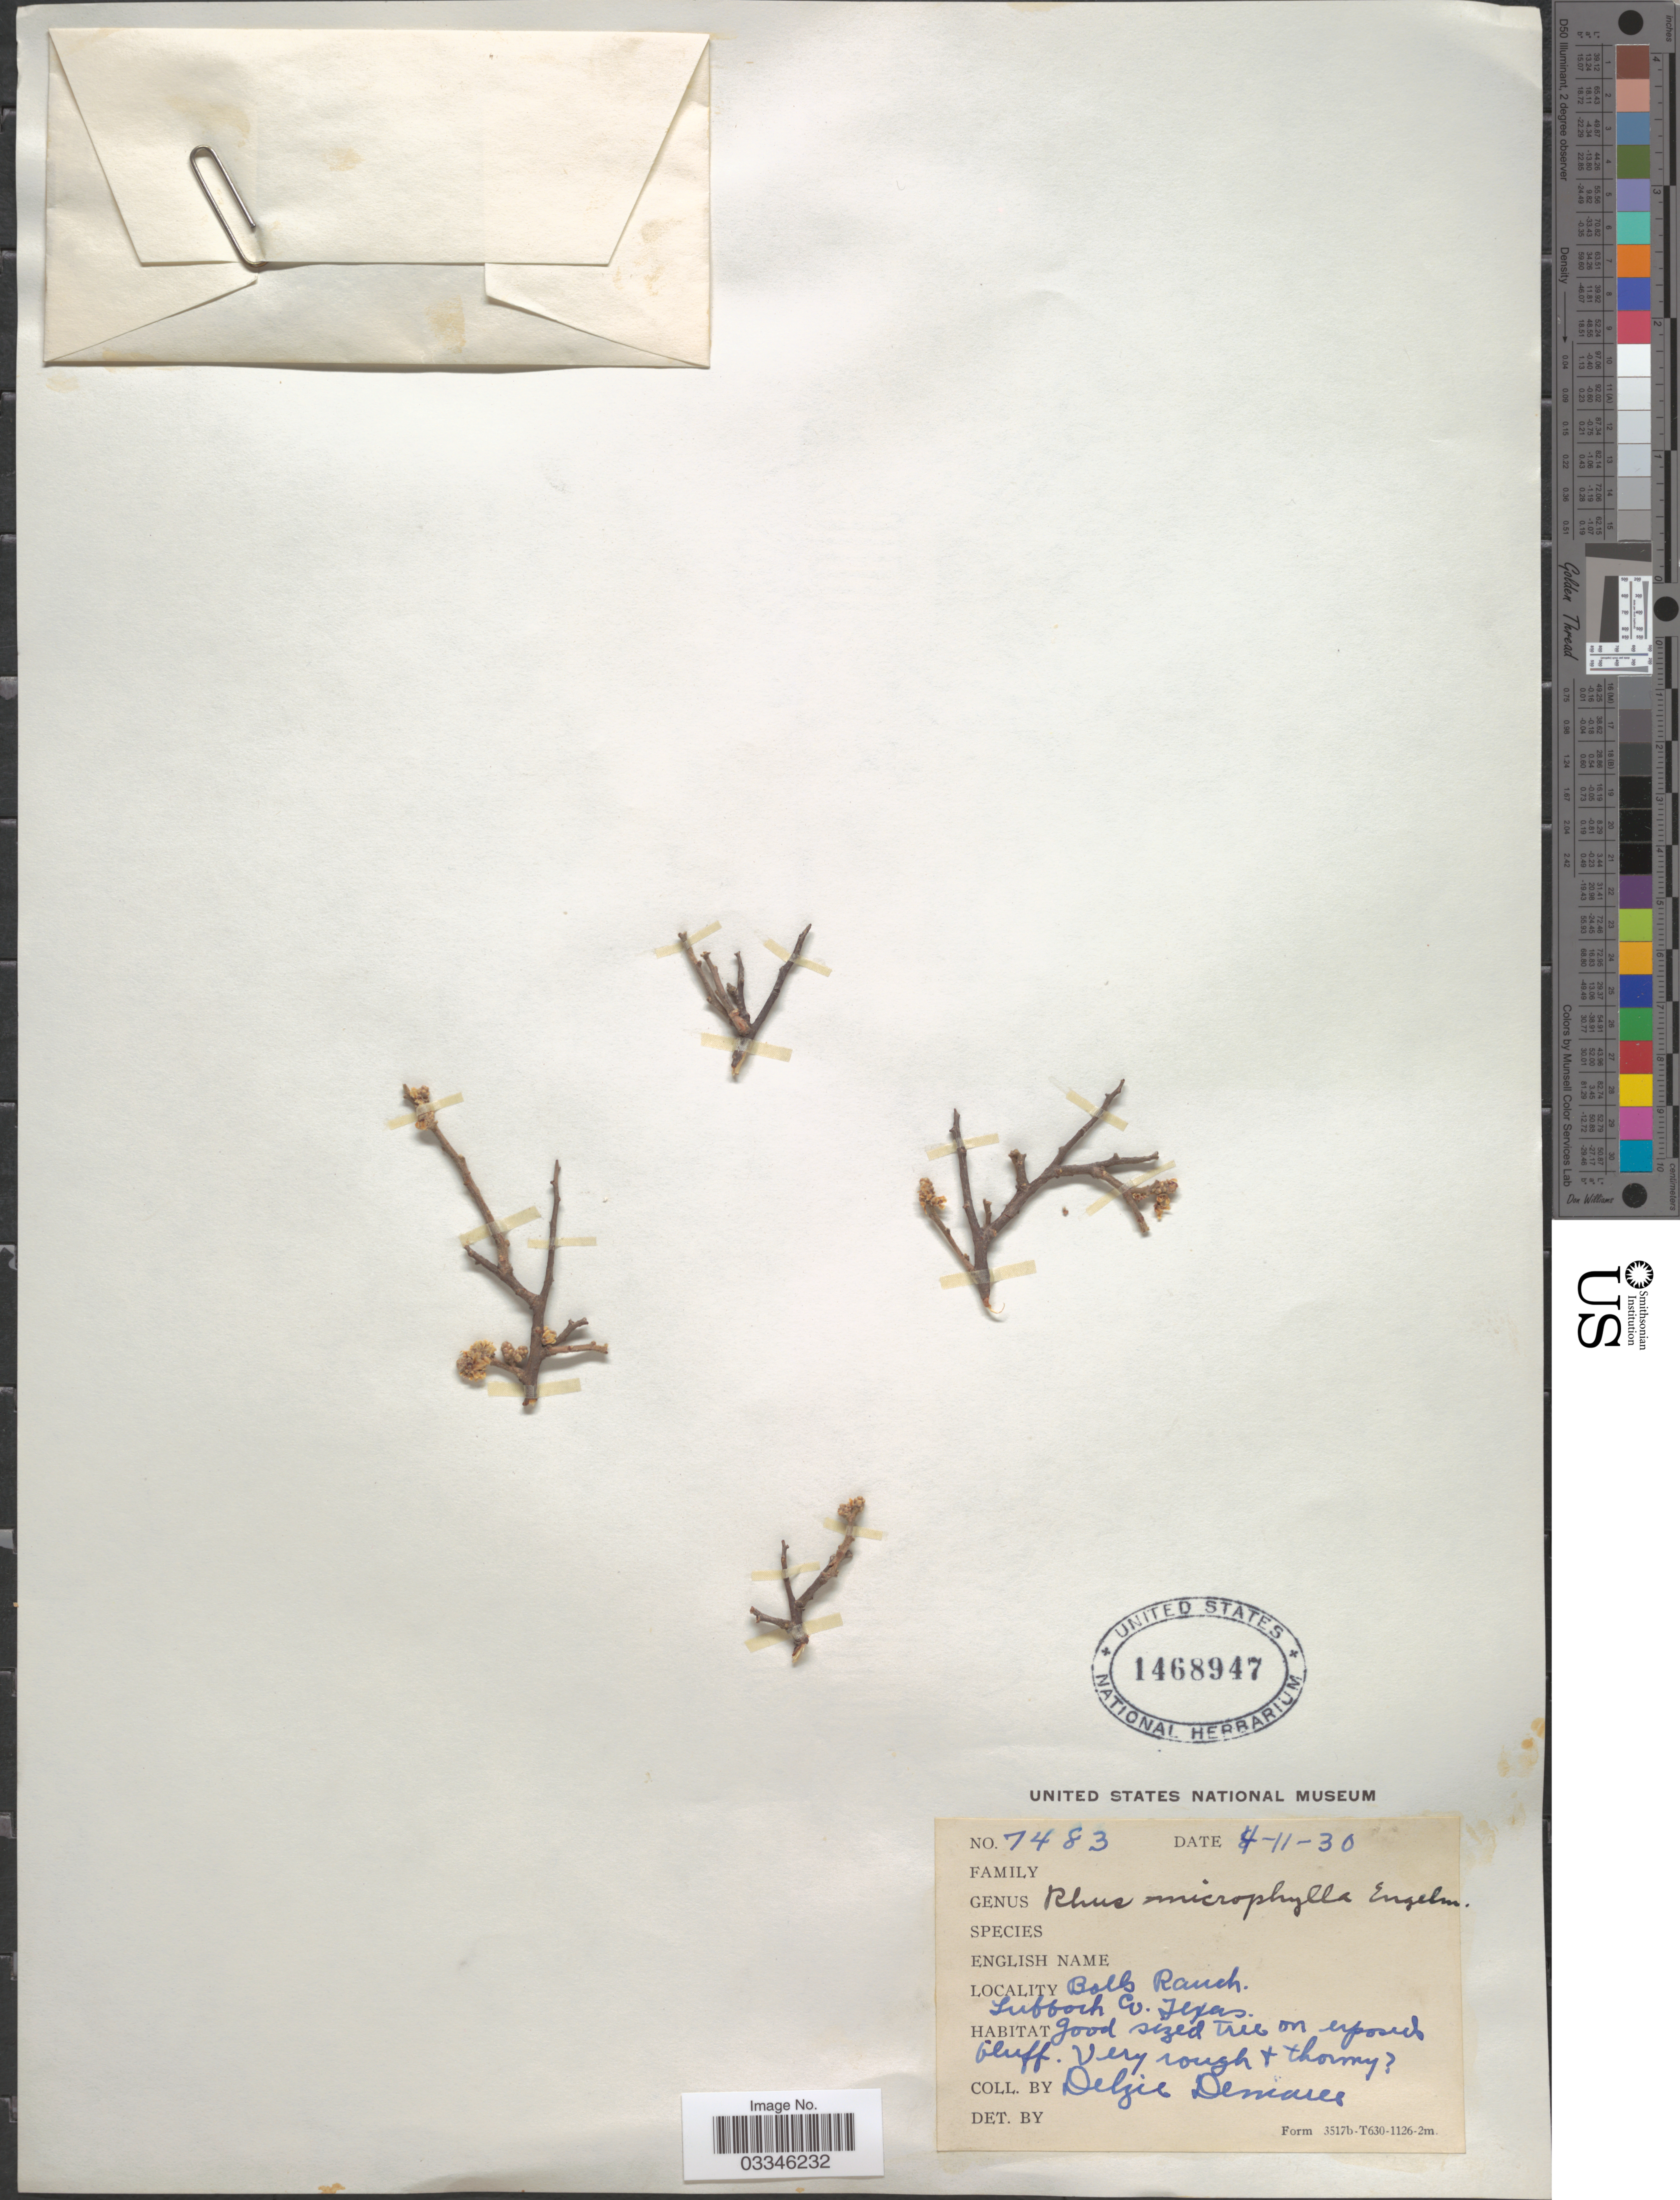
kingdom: Plantae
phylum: Tracheophyta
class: Magnoliopsida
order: Sapindales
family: Anacardiaceae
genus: Rhus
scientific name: Rhus microphylla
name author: Engelm.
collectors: D. Demaree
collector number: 7483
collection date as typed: Transcribed d/m/y: 11/4/30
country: United States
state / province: Texas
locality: Bolls Ranch. Lubbock Co.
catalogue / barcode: US 1468947